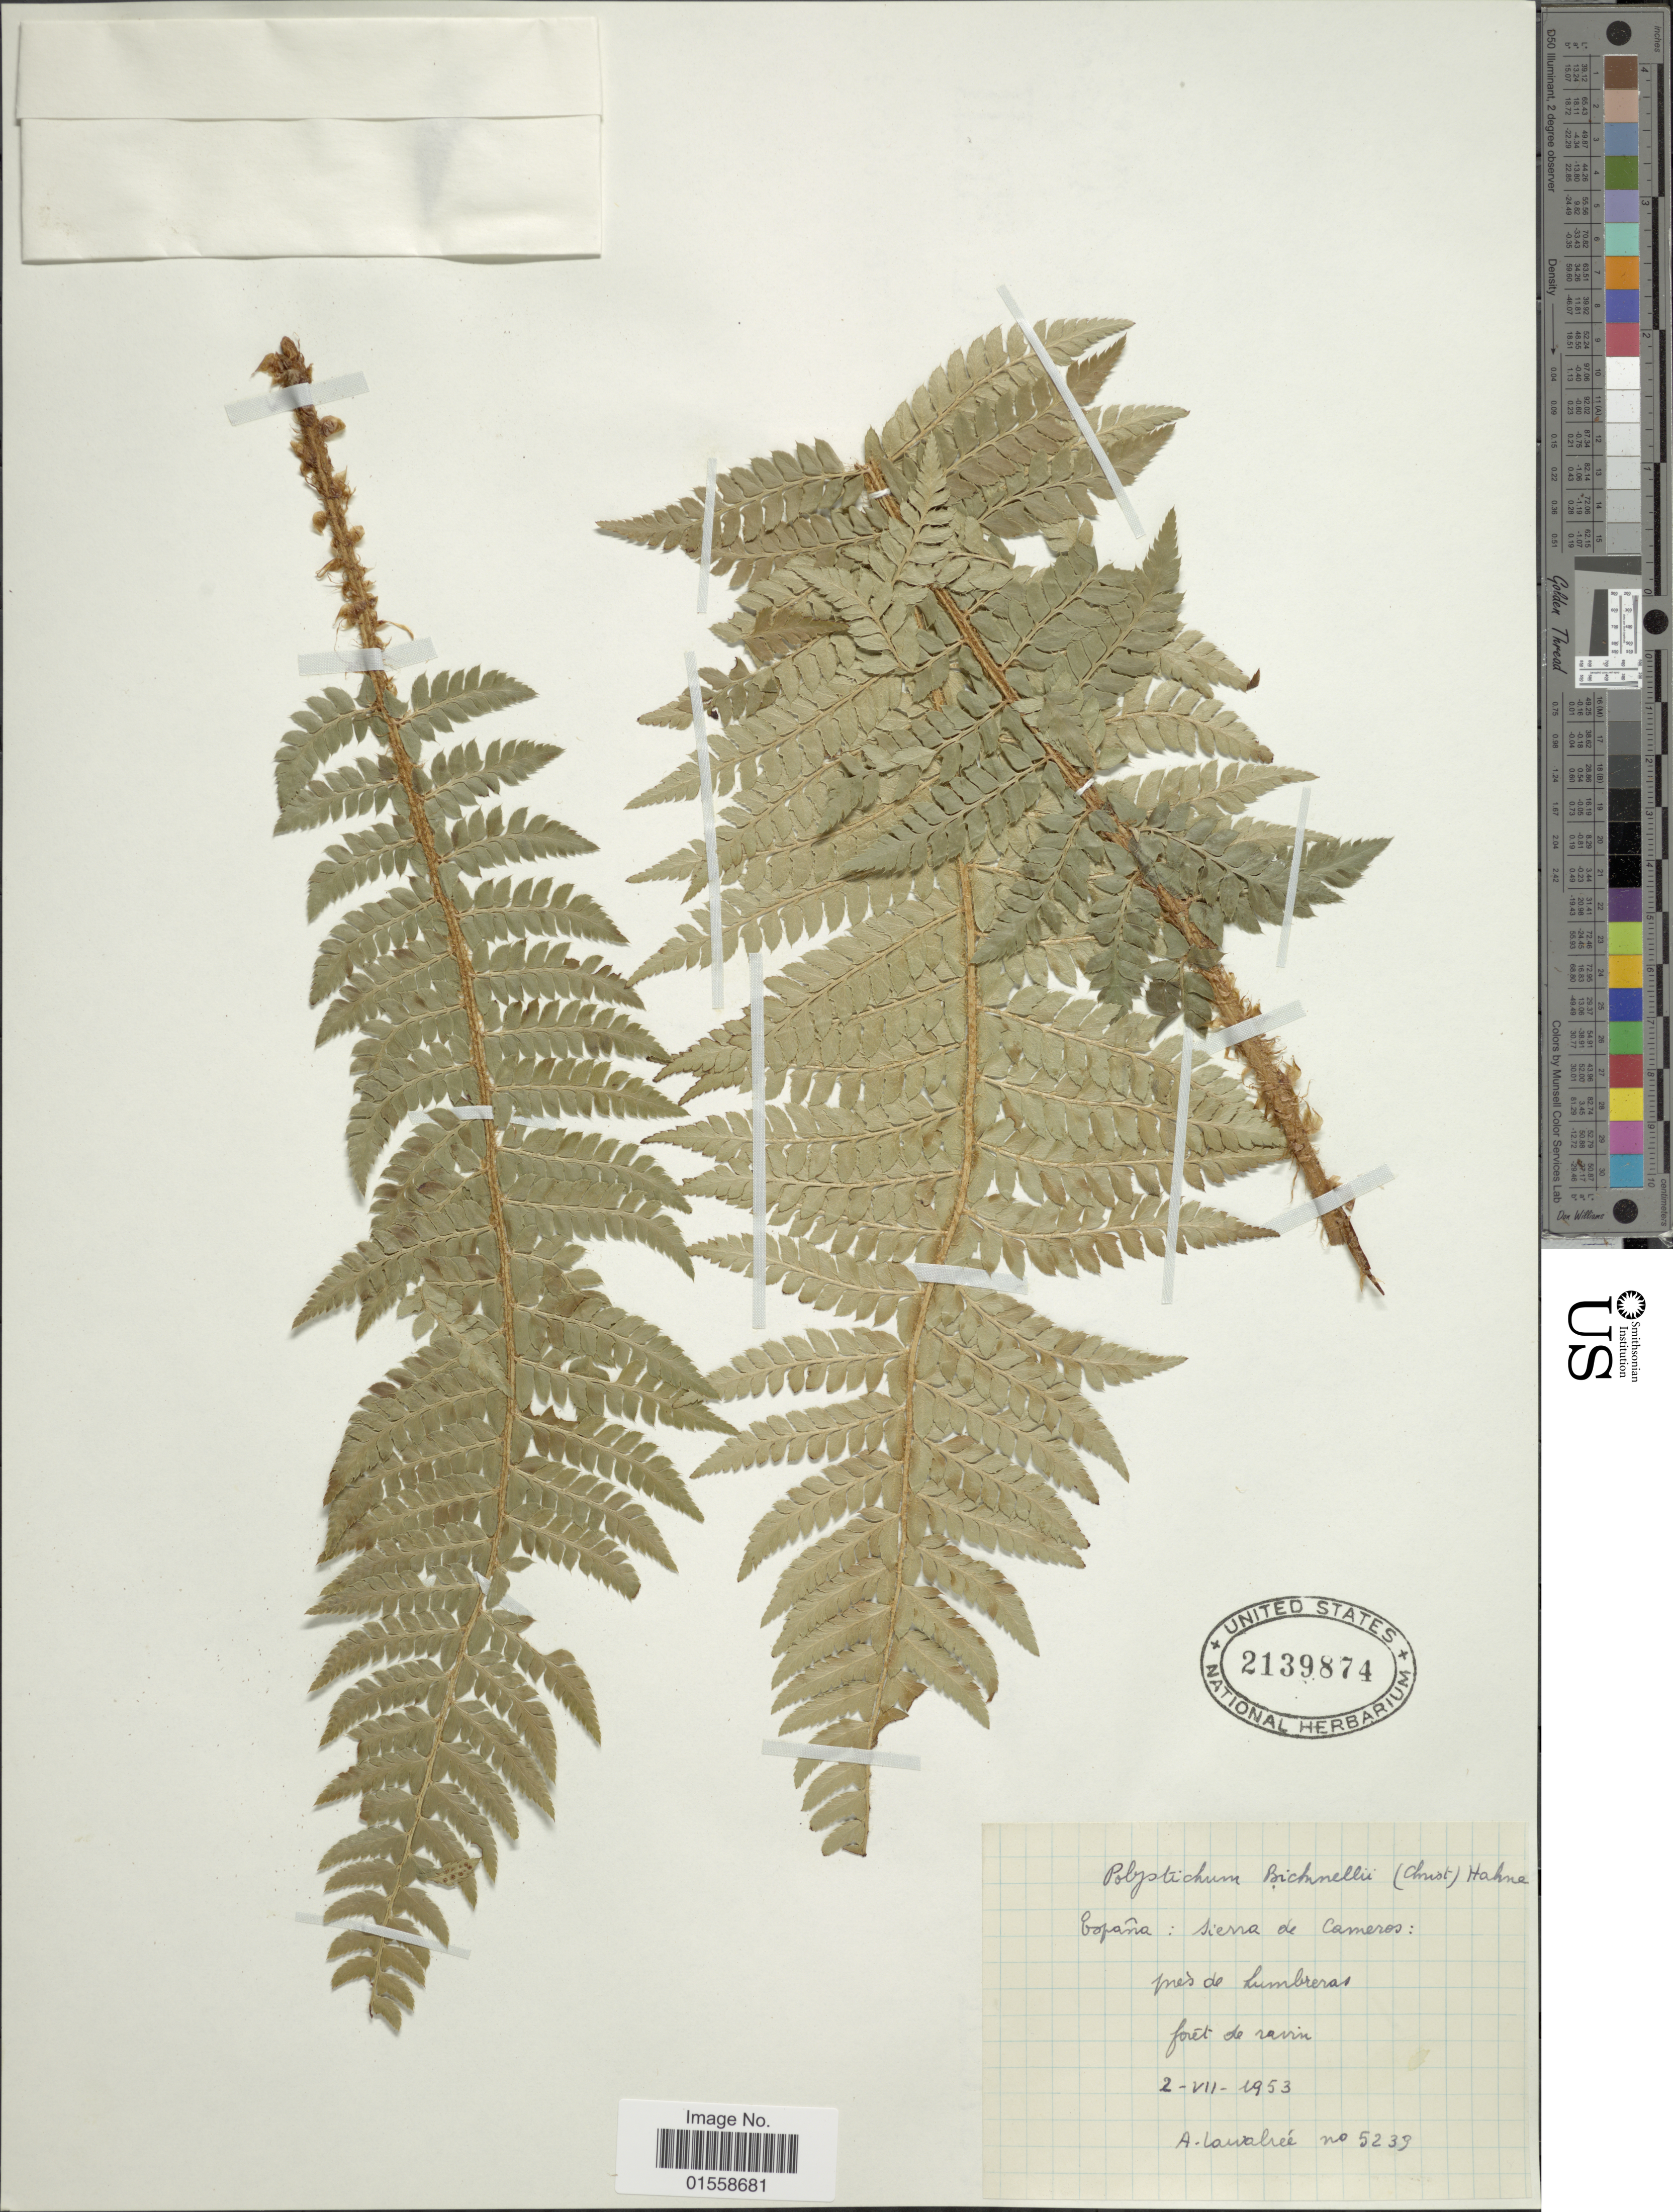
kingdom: Plantae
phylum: Tracheophyta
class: Polypodiopsida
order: Polypodiales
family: Dryopteridaceae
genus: Polystichum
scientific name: Polystichum x bicknellii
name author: (Christ) Hahne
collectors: A. G. Lawalrée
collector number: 5239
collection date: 1953-07-02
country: Spain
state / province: La Rioja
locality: Espana: Sierra de Cameros, pres de Lumbreras, foret de ravin.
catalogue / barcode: US 2139874